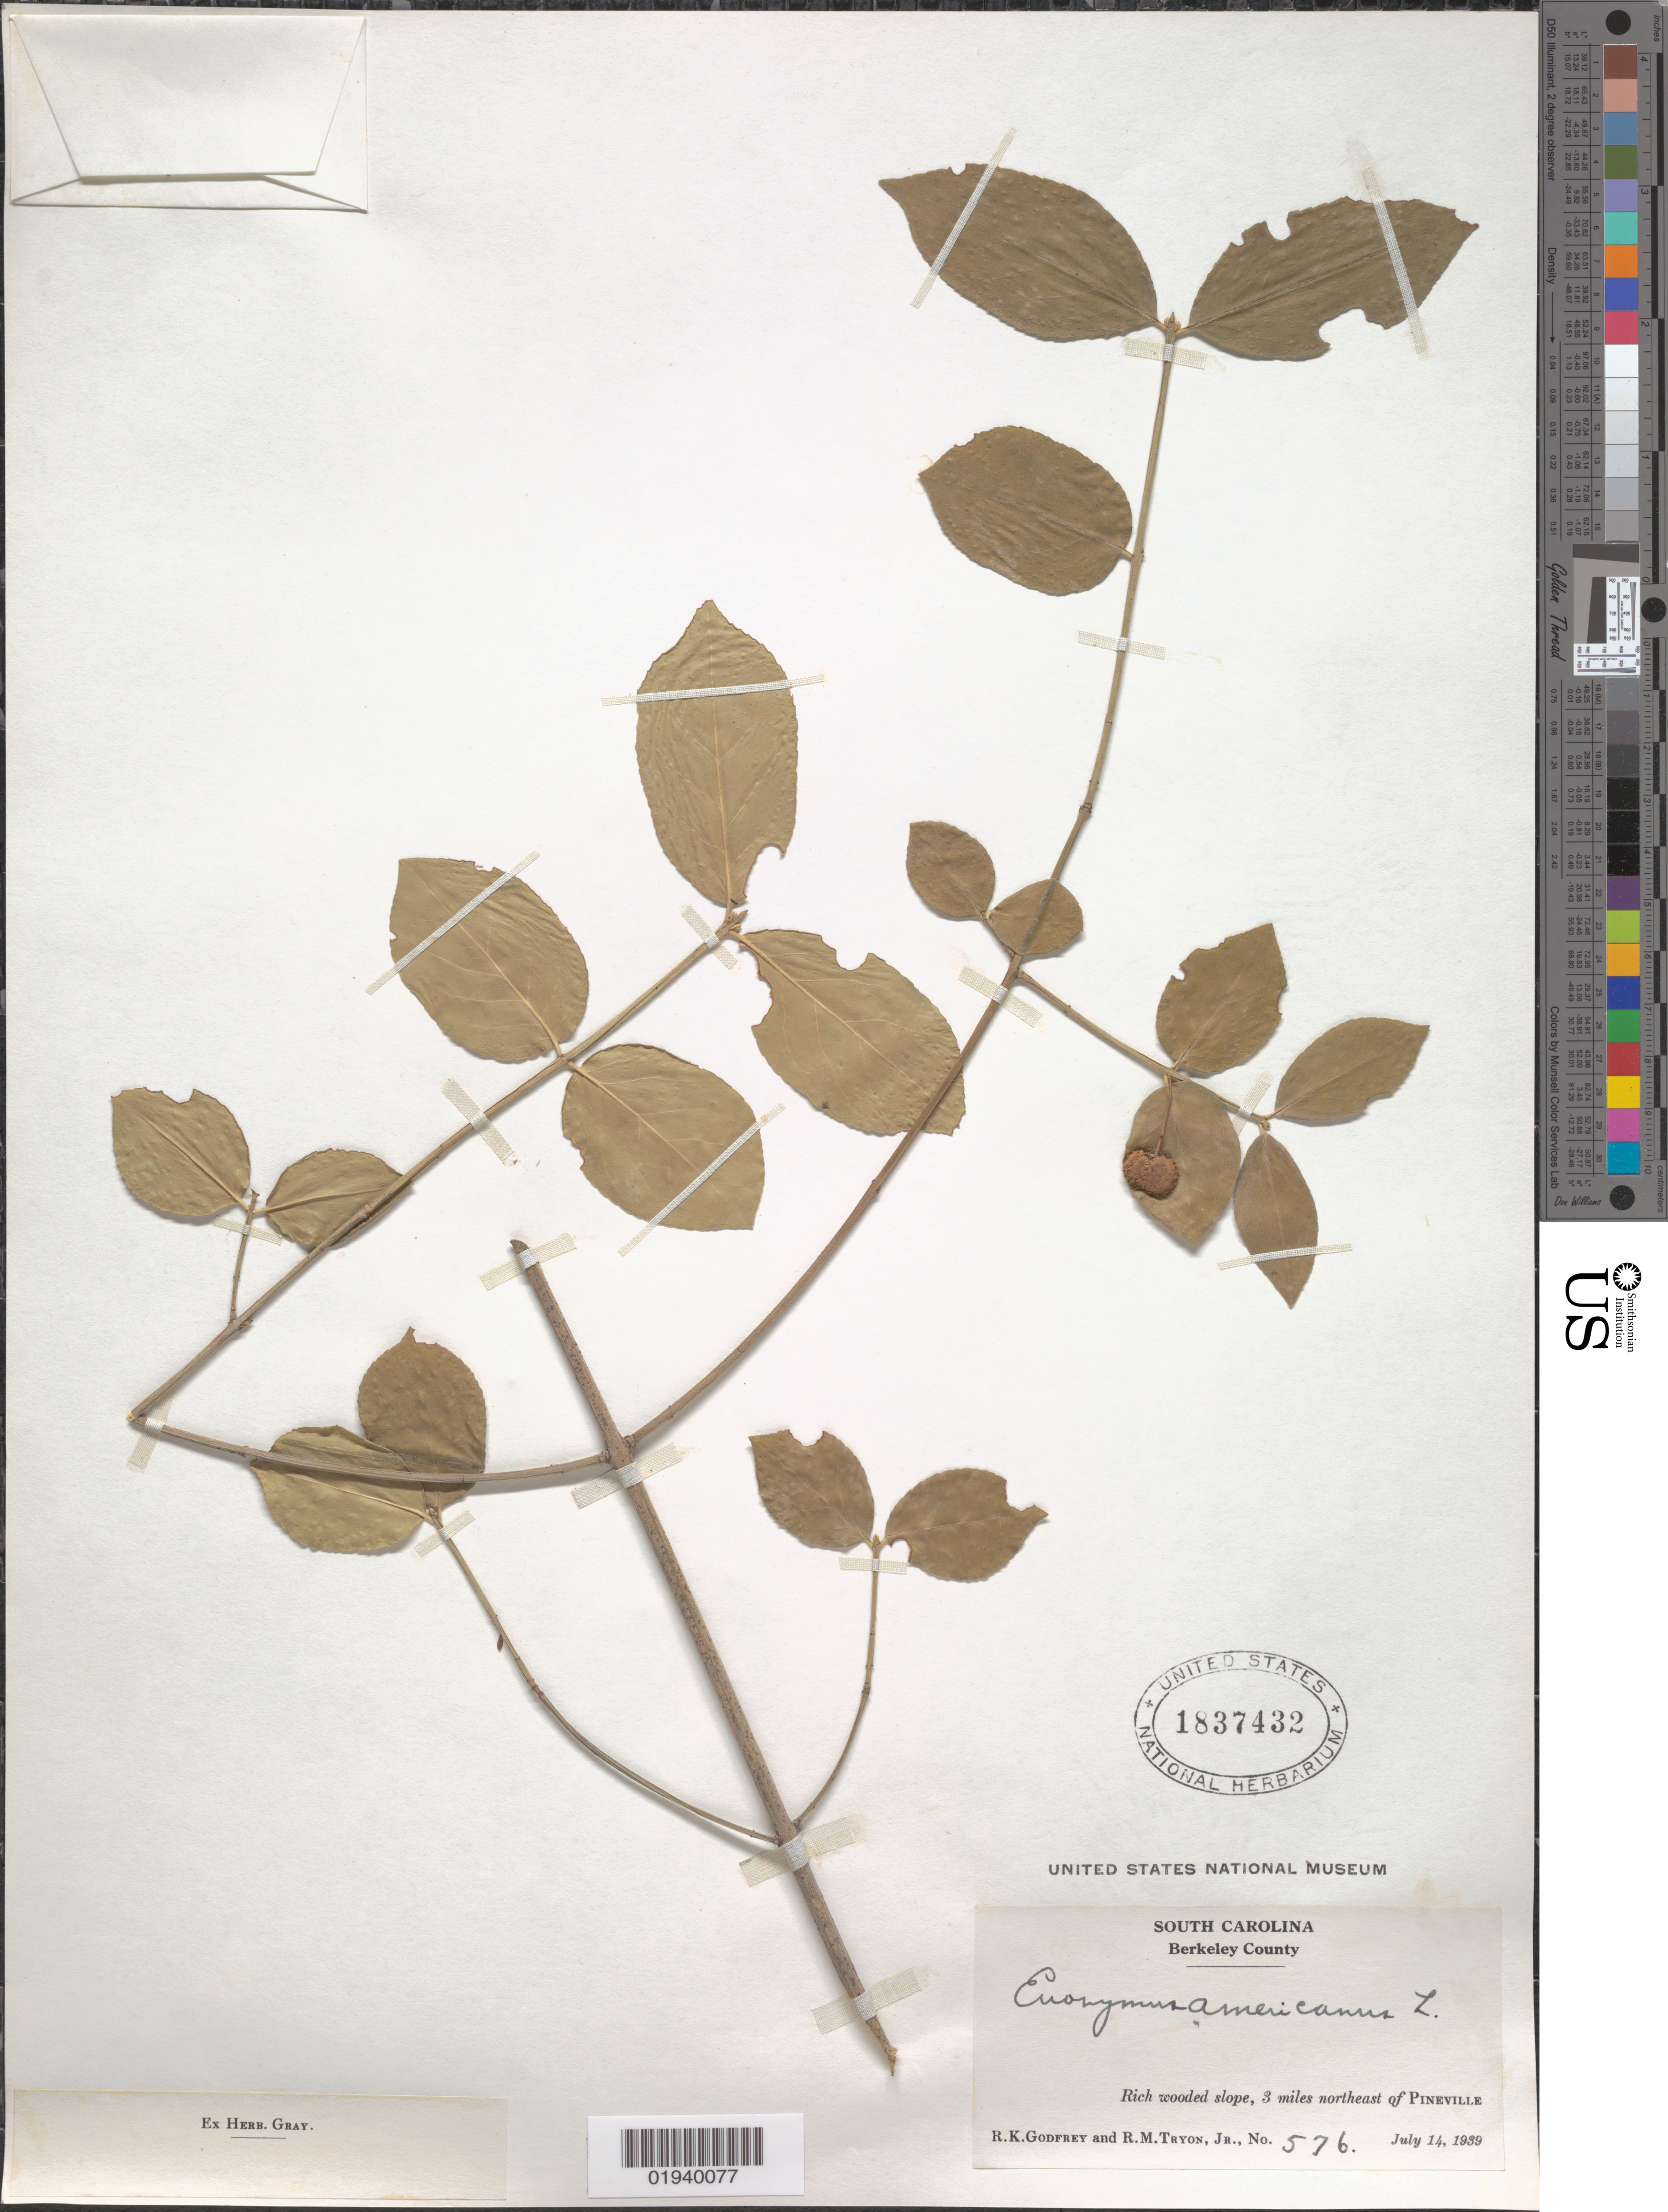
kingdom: Plantae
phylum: Tracheophyta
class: Magnoliopsida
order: Celastrales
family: Celastraceae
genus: Euonymus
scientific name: Euonymus americanus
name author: L.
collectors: R. K. Godfrey & R. M. Tryon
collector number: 576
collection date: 1939-07-14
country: United States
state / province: South Carolina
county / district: Berkeley County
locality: Pineville, 3 miles NE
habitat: Rich wooded slope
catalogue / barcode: US 1837432